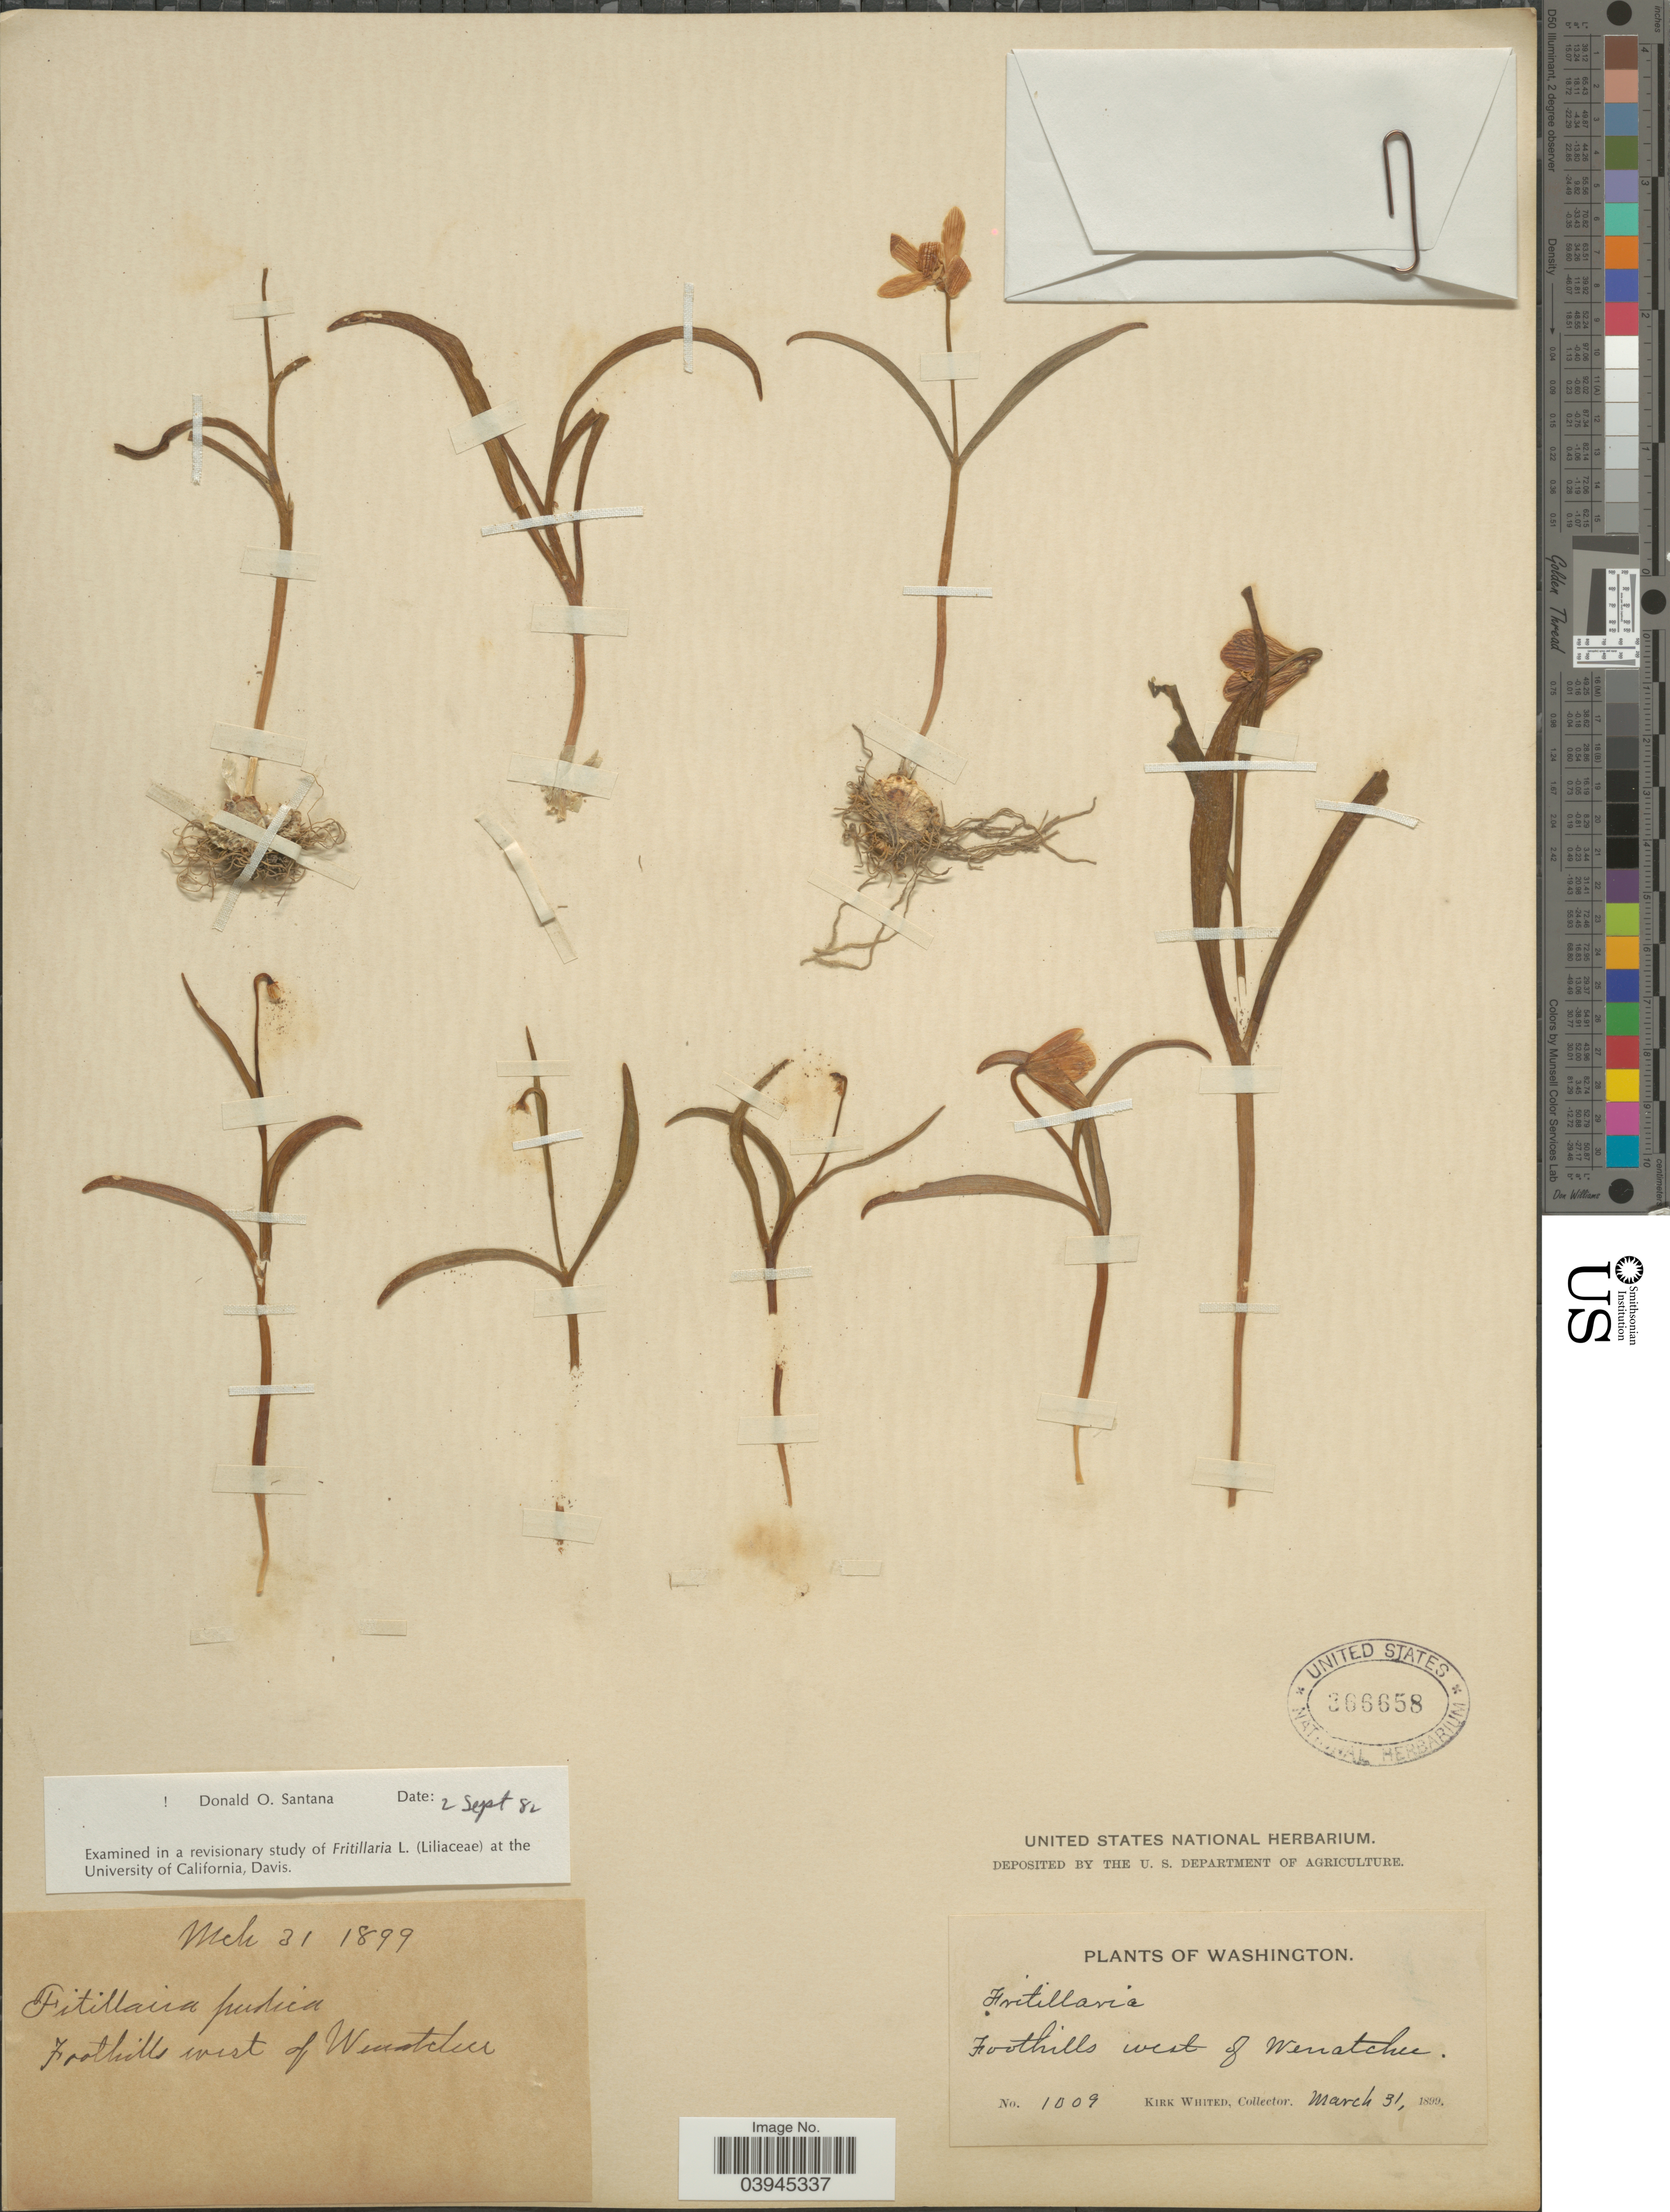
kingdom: Plantae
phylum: Tracheophyta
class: Liliopsida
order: Liliales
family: Liliaceae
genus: Fritillaria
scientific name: Fritillaria pudica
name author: (Pursh) Spreng.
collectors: K. Whited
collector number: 1009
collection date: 1899-03-31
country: United States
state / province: Washington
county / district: Chelan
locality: Foothills west of Wenatchee.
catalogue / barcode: US 366658